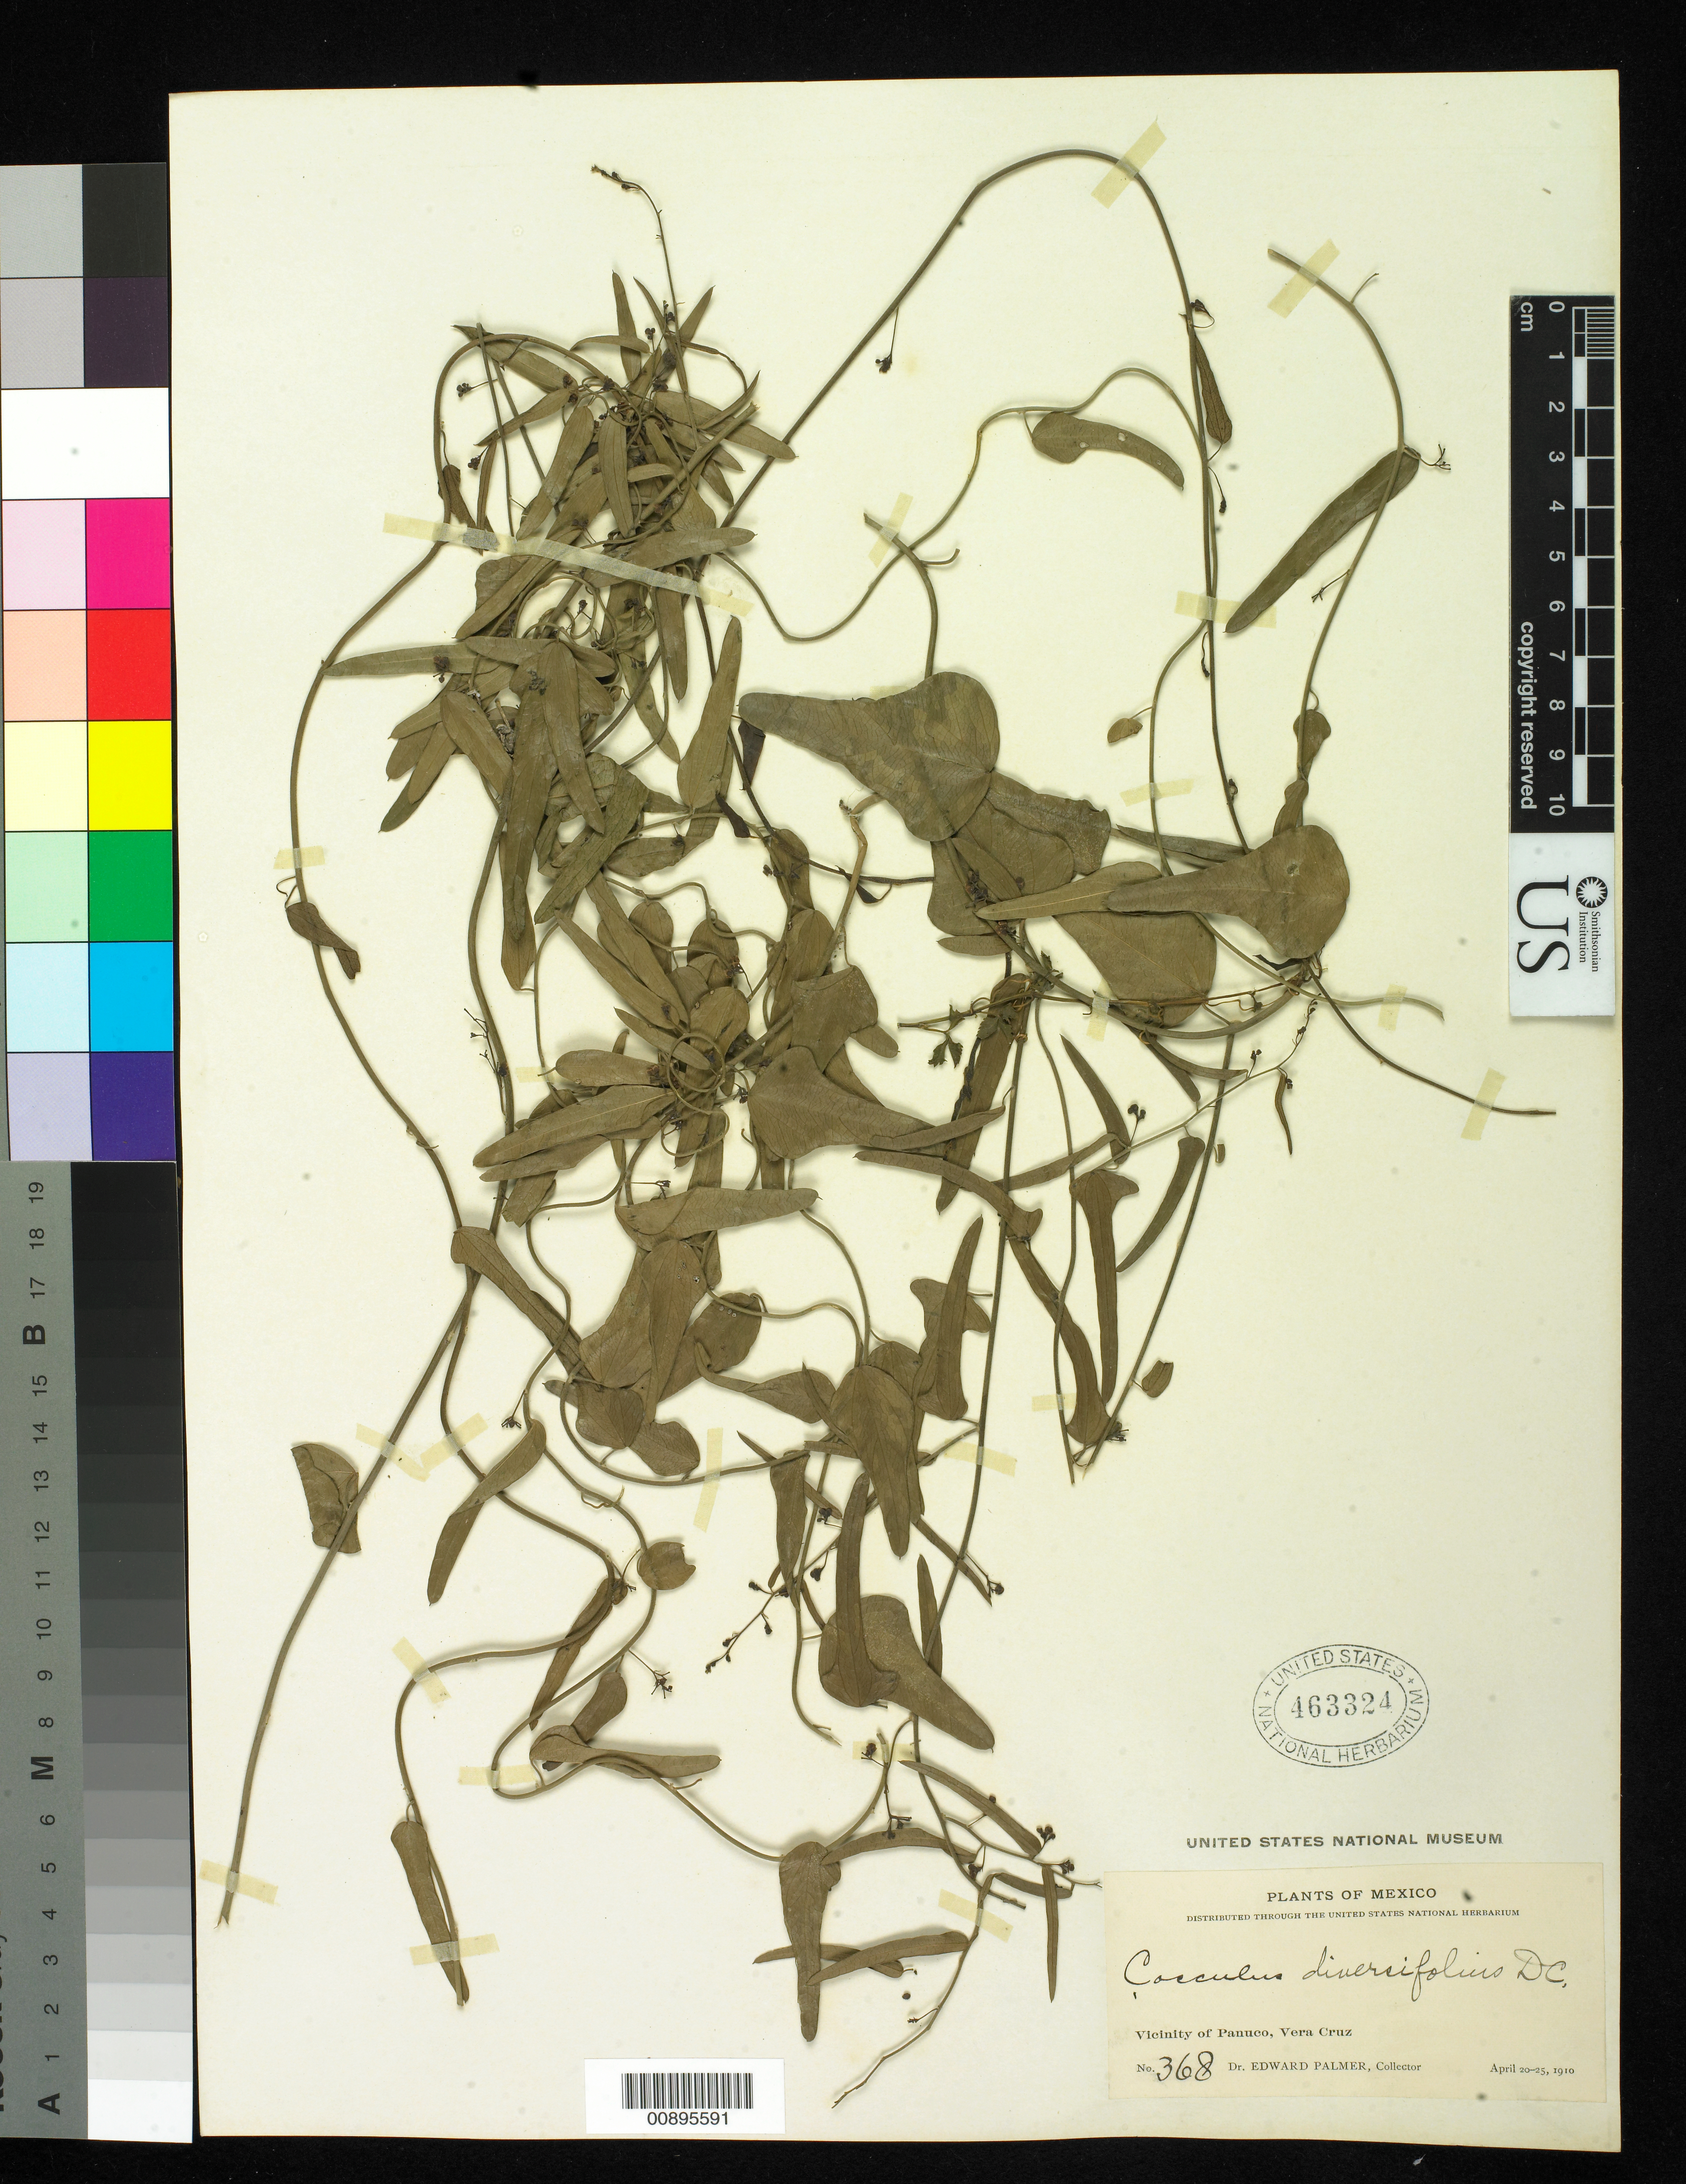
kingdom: Plantae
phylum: Tracheophyta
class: Magnoliopsida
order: Ranunculales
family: Menispermaceae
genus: Cocculus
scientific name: Cocculus diversifolius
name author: DC.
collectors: E. Palmer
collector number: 368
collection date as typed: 20 Apr 1910 to 25 Apr 1910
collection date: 1910-04-20/1910-04-25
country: Mexico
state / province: Veracruz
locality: Vicinity of Panuco, Veracruz.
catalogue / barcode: US 463324